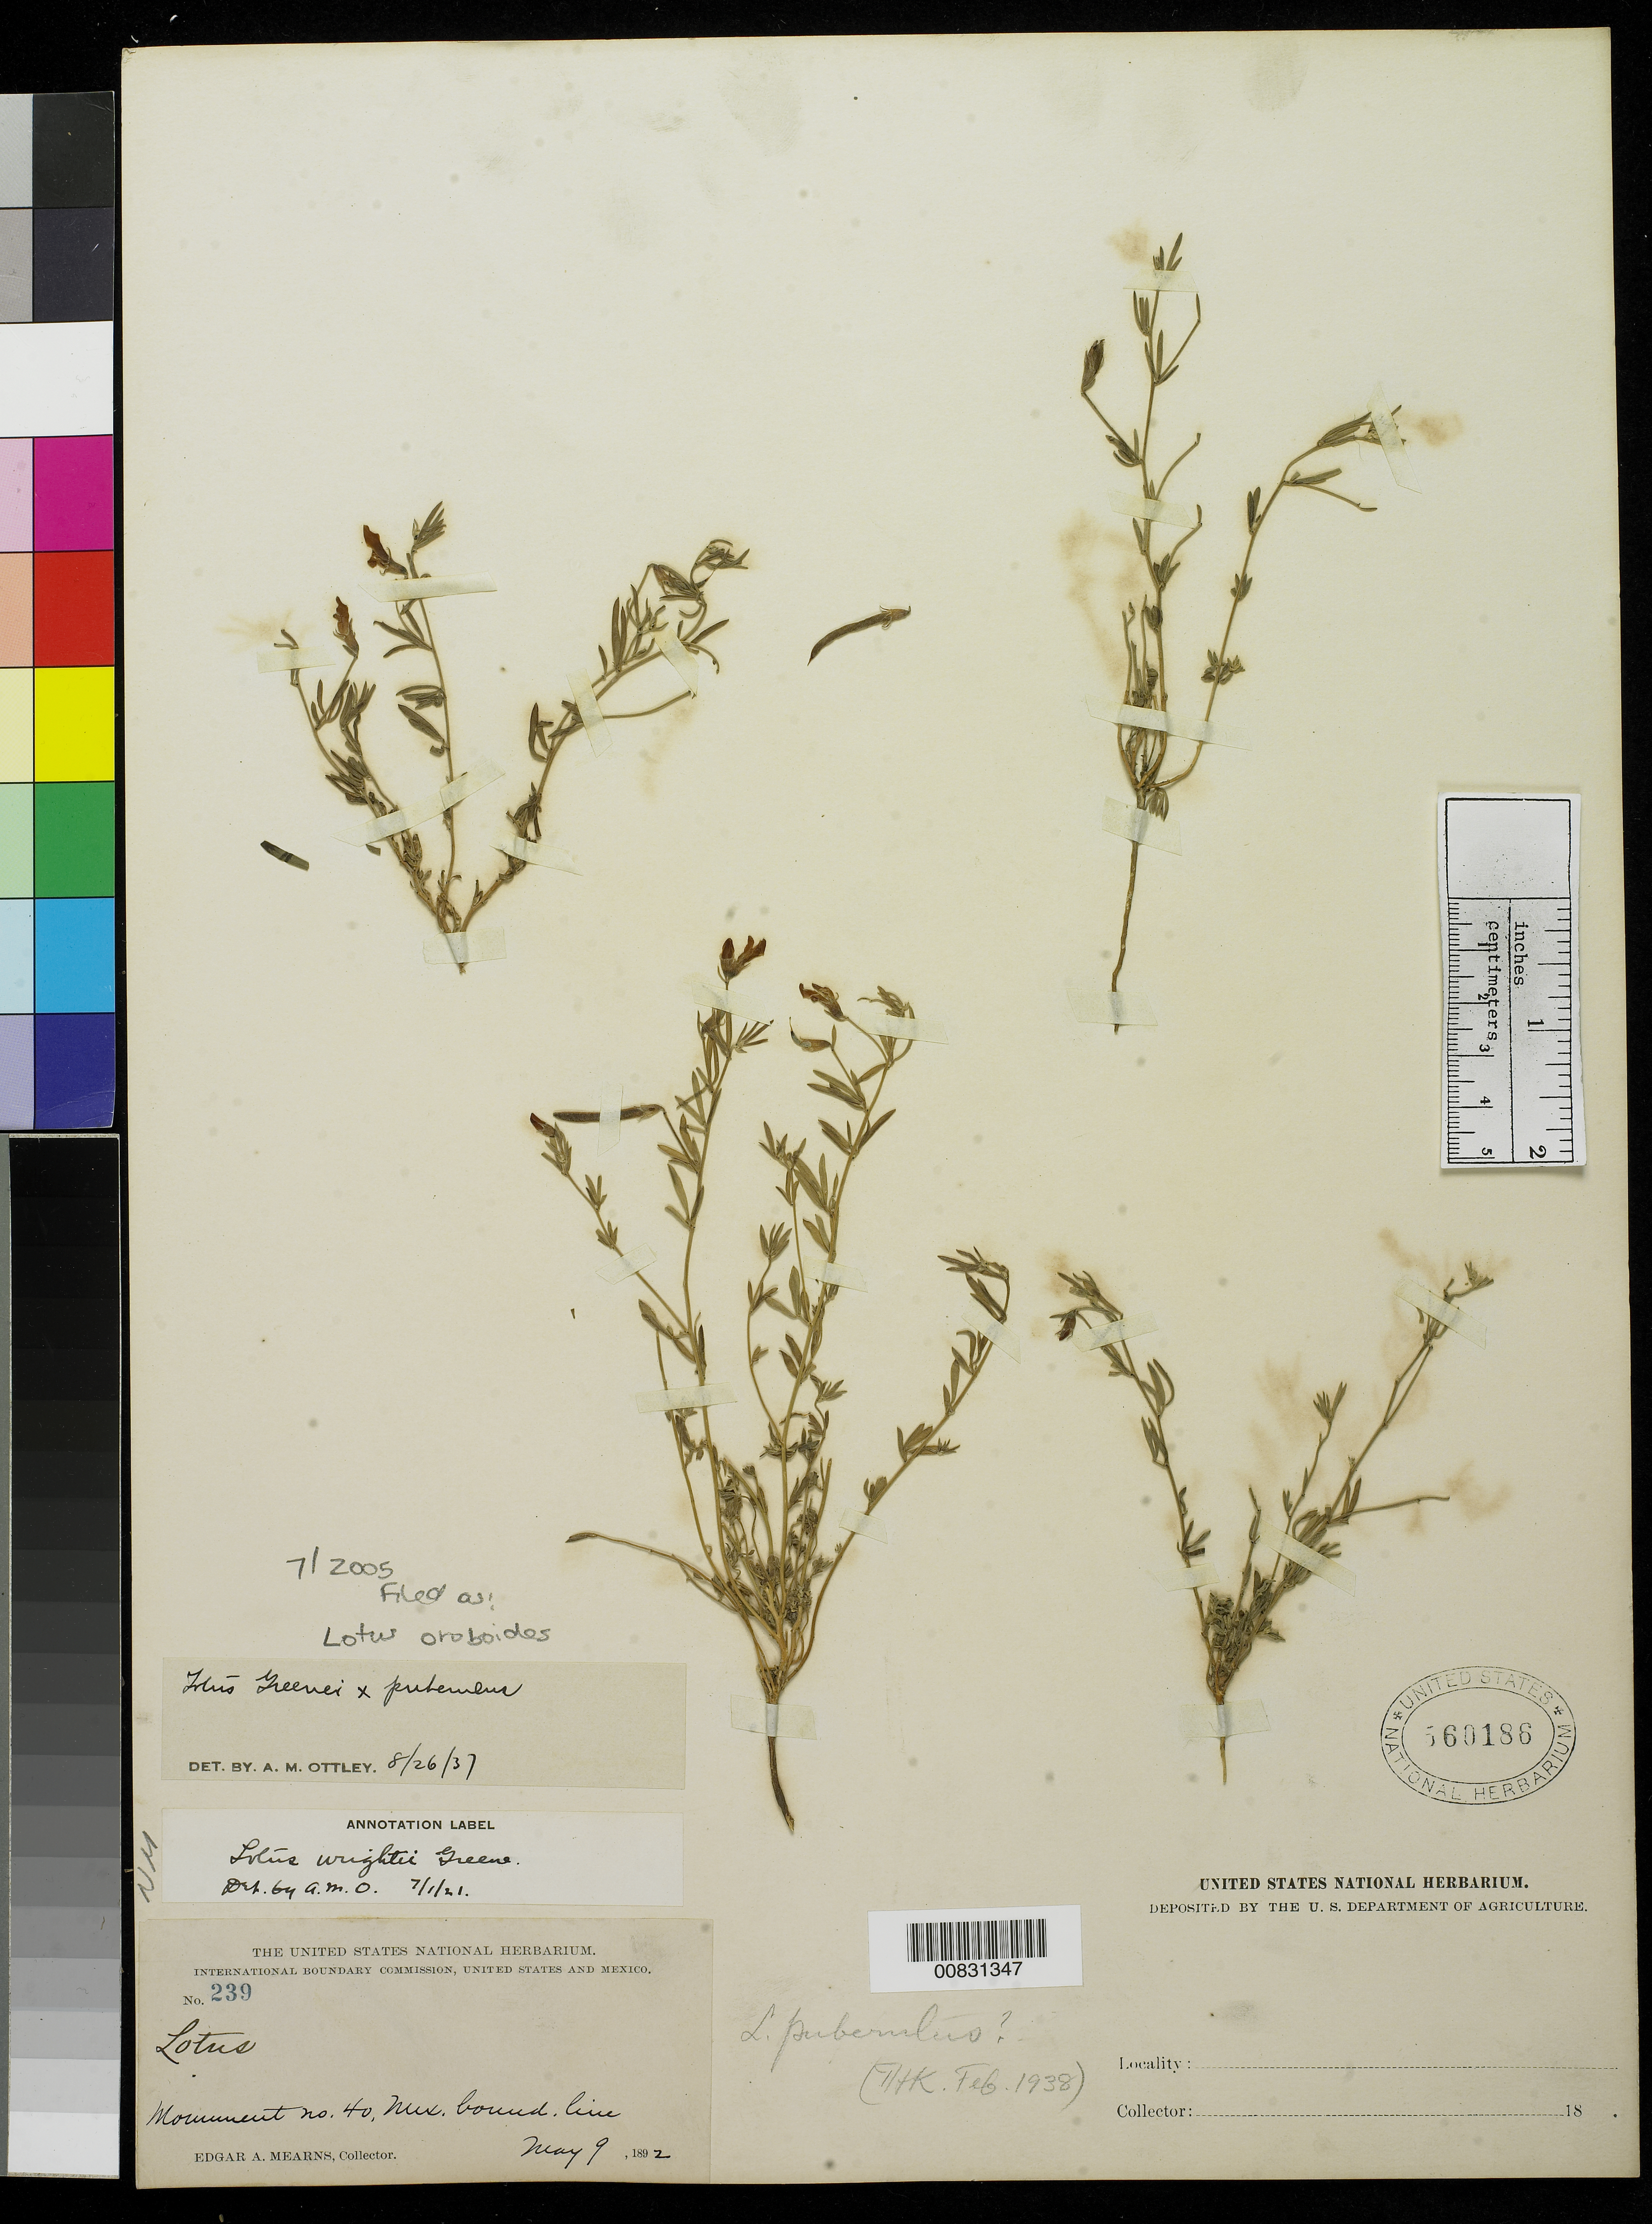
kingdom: Plantae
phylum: Tracheophyta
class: Magnoliopsida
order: Fabales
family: Fabaceae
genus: Ottleya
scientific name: Ottleya oroboides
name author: (Kunth) D.D. Sokoloff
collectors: E. A. Mearns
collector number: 239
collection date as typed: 09 May 1892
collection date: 1892-05-09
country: United States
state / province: New Mexico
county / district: Hidalgo/Luna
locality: Monument 40 (T29S R13-14W) located at the northeast corner of the "bootheel" of New Mexico and at the junction of Hidalgo and Luna counties with the Mexican border.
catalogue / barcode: US 560186